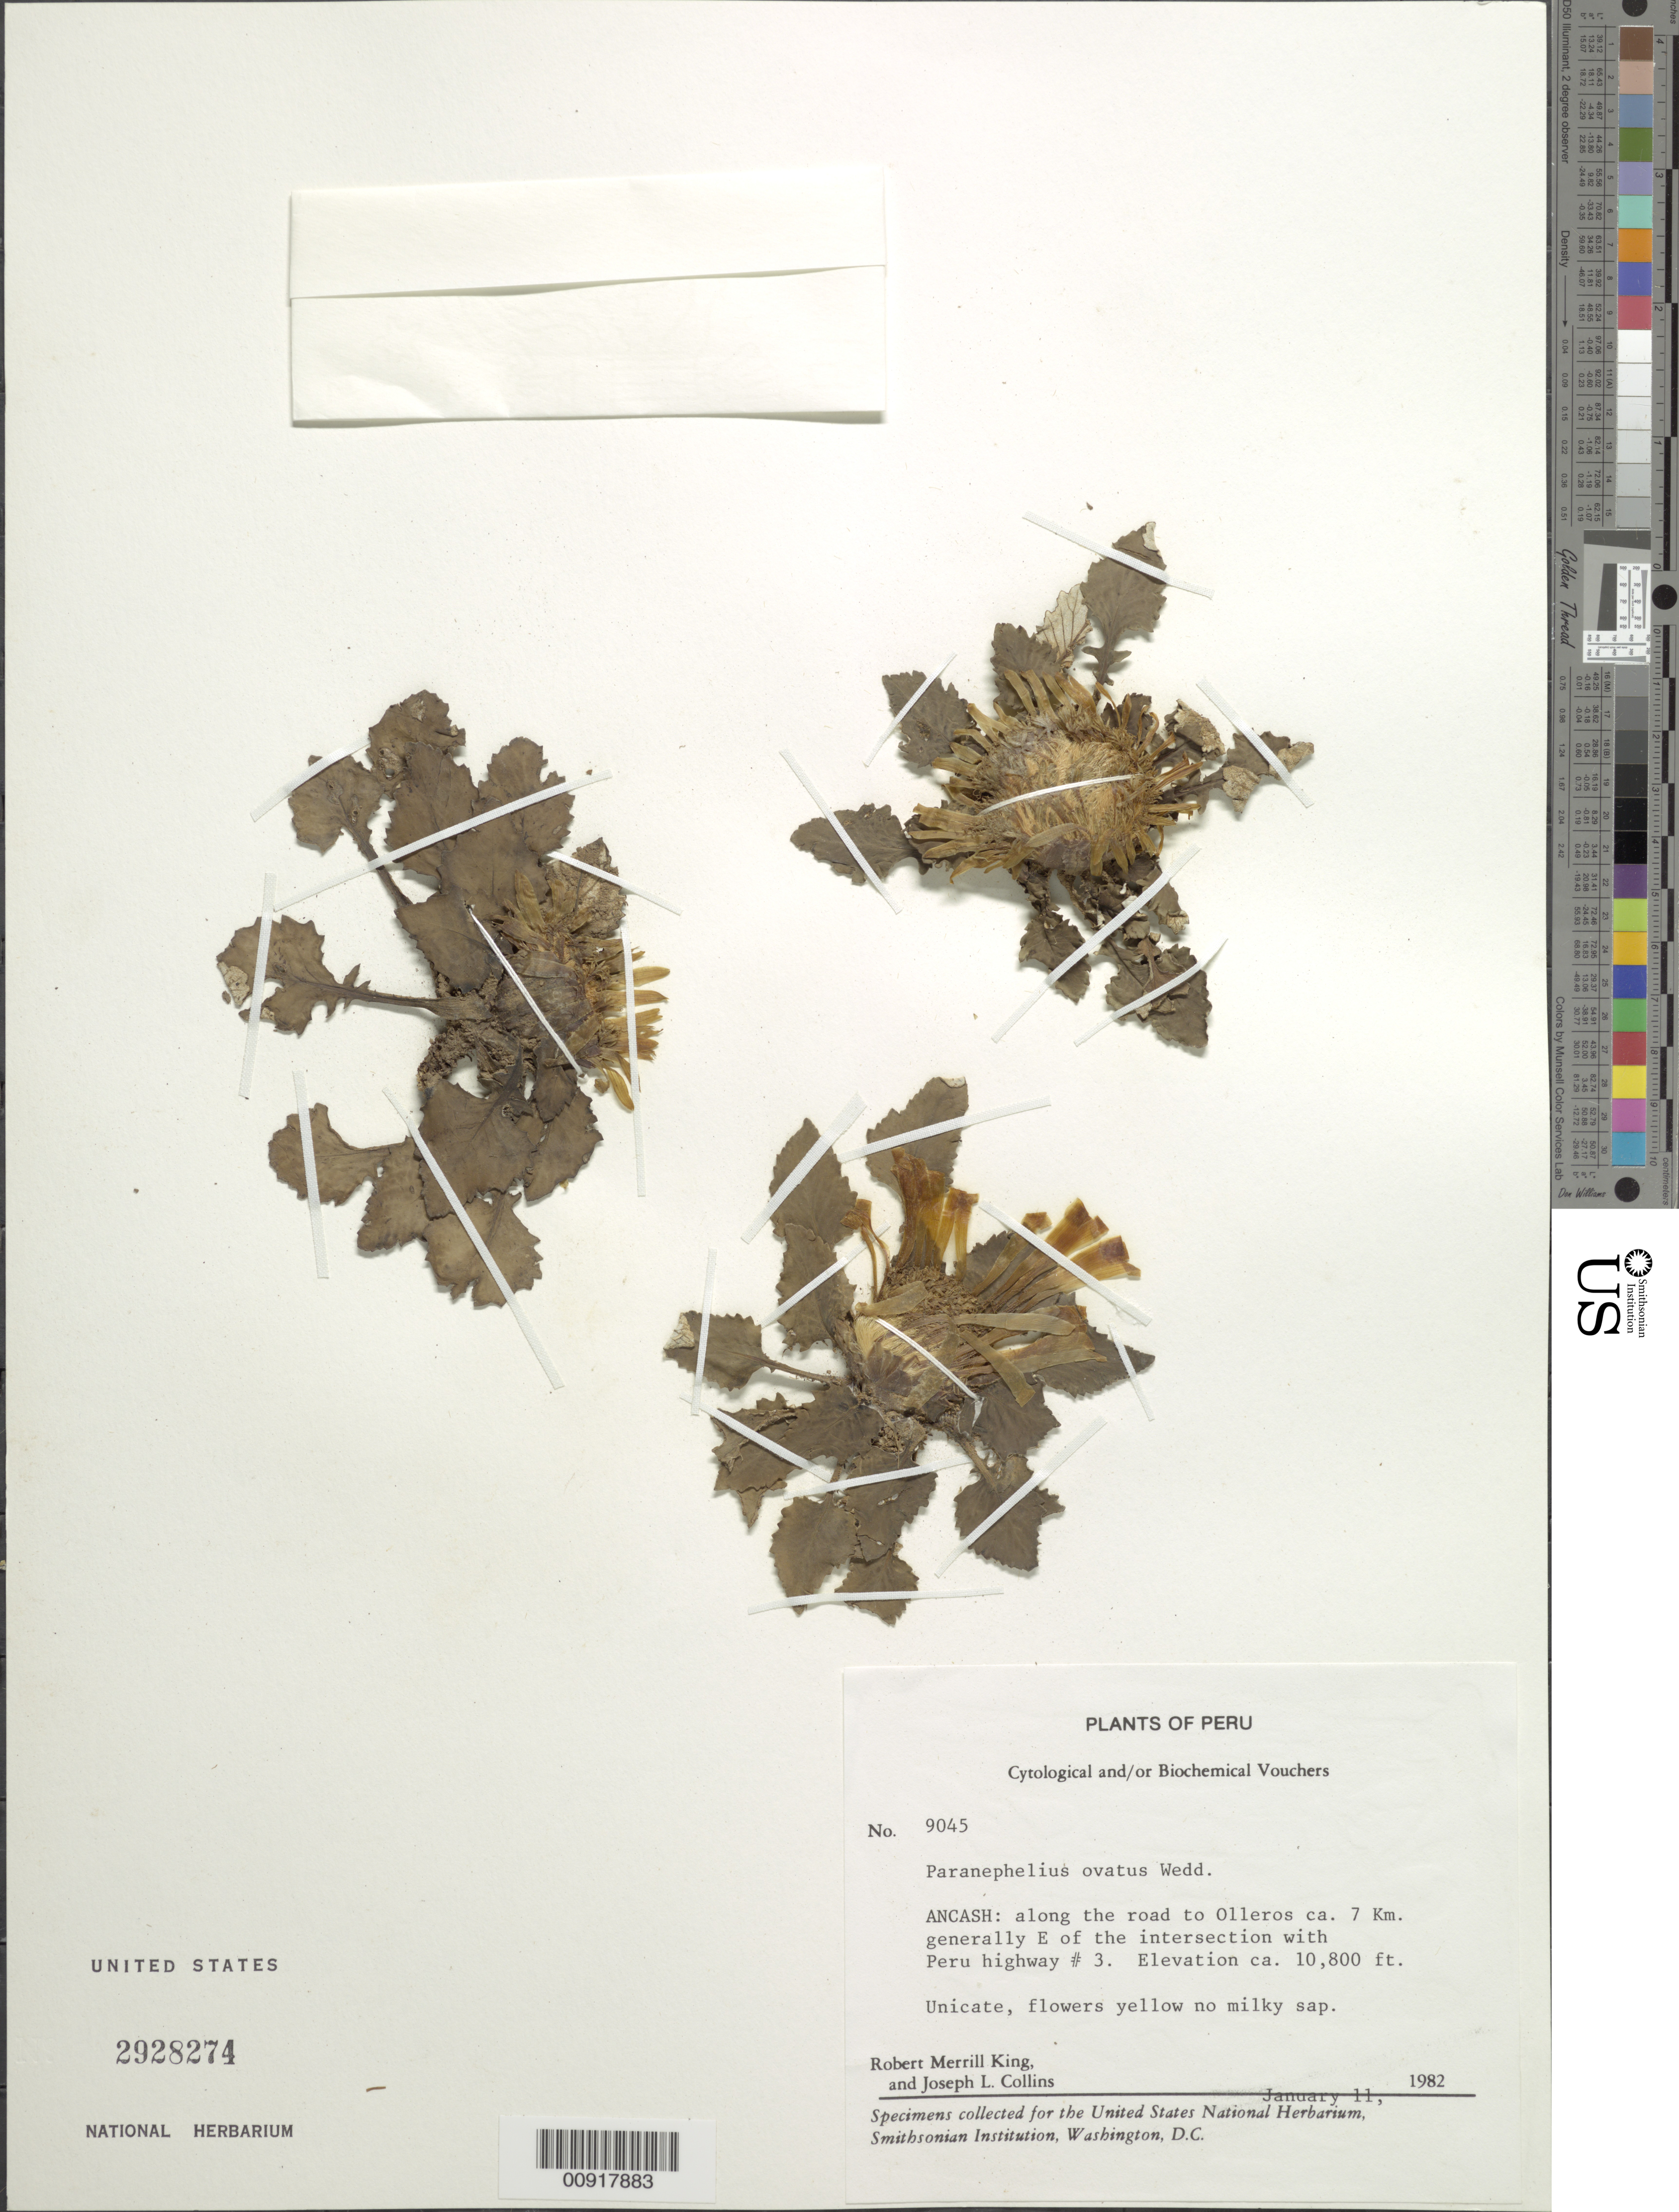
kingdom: Plantae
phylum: Tracheophyta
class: Magnoliopsida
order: Asterales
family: Asteraceae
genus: Paranephelius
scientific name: Paranephelius ovatus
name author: A. Gray ex Wedd.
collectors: R. M. King & J. L. Collins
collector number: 9045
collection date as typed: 11 January 1982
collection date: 1982-01-11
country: Peru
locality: Ancash: along road to Olleros ca. 7 km E of intersection with Peru Highway #3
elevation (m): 3292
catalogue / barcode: US 2928274